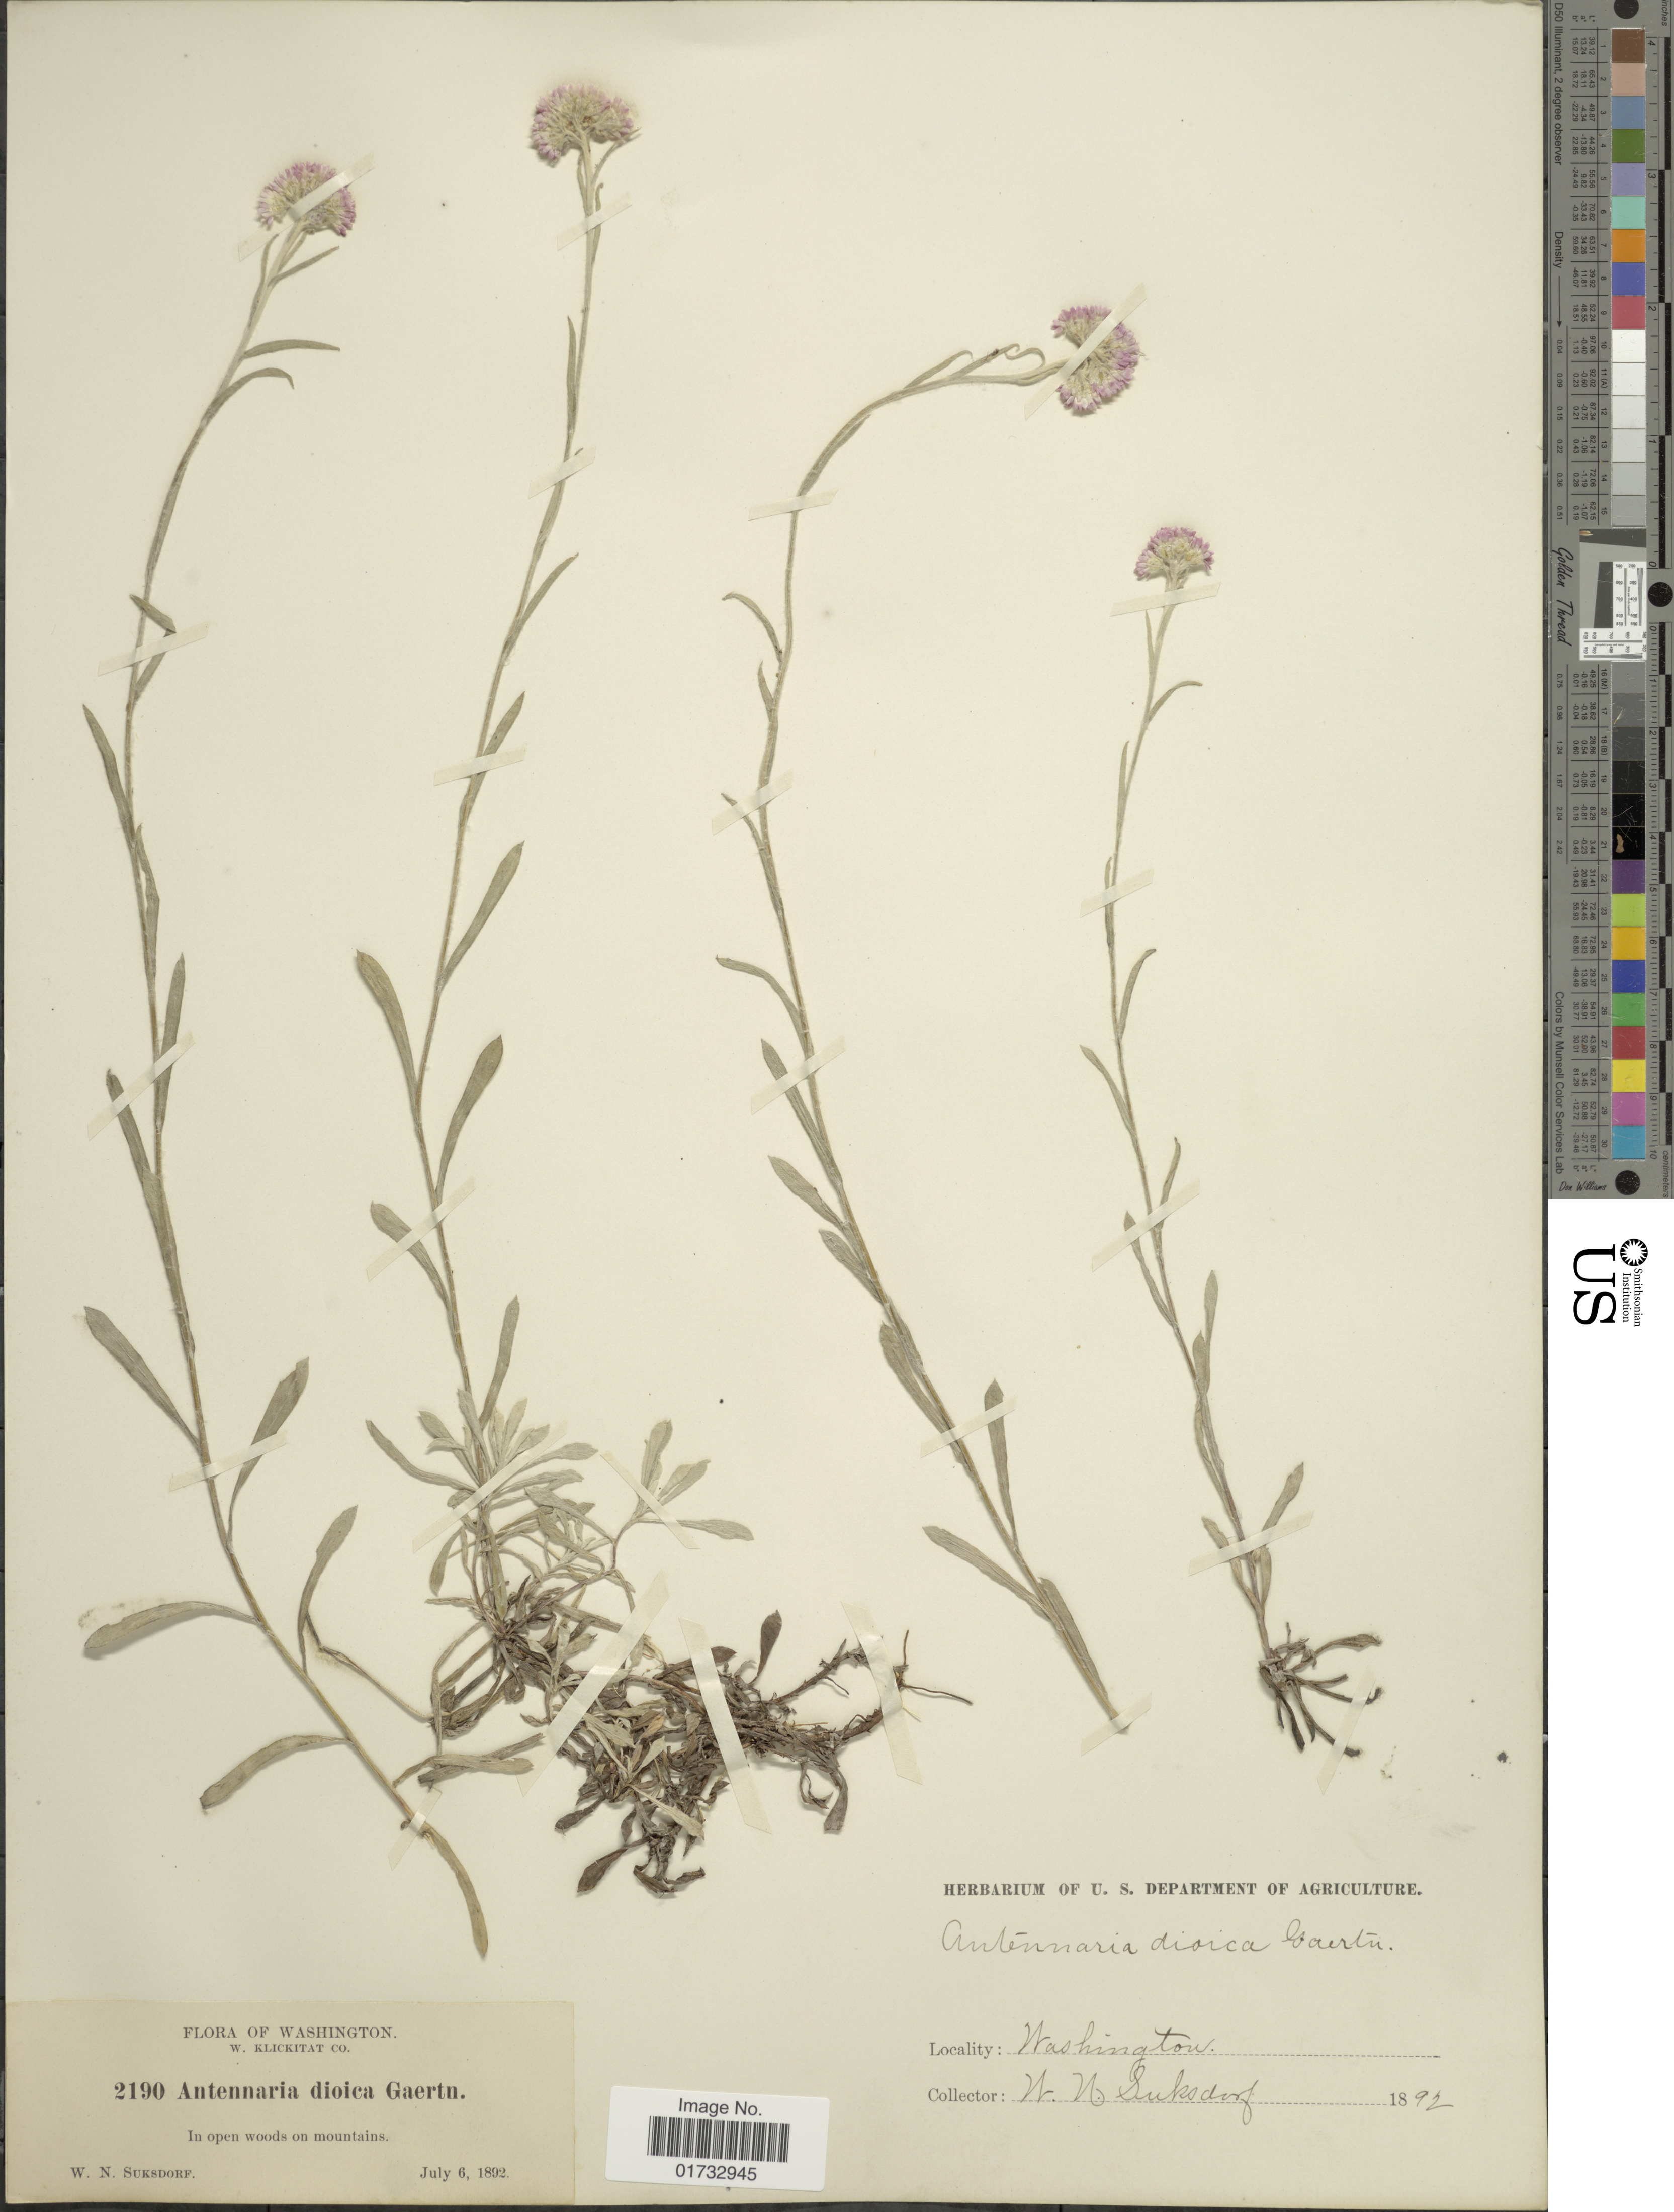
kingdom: Plantae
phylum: Tracheophyta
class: Magnoliopsida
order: Asterales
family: Asteraceae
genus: Antennaria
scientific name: Antennaria rosea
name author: Greene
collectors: W. N. Suksdorf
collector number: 2190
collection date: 1892-07-06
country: United States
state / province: Washington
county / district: Klickitat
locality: W. Klickitat Co., in open woods on mountains